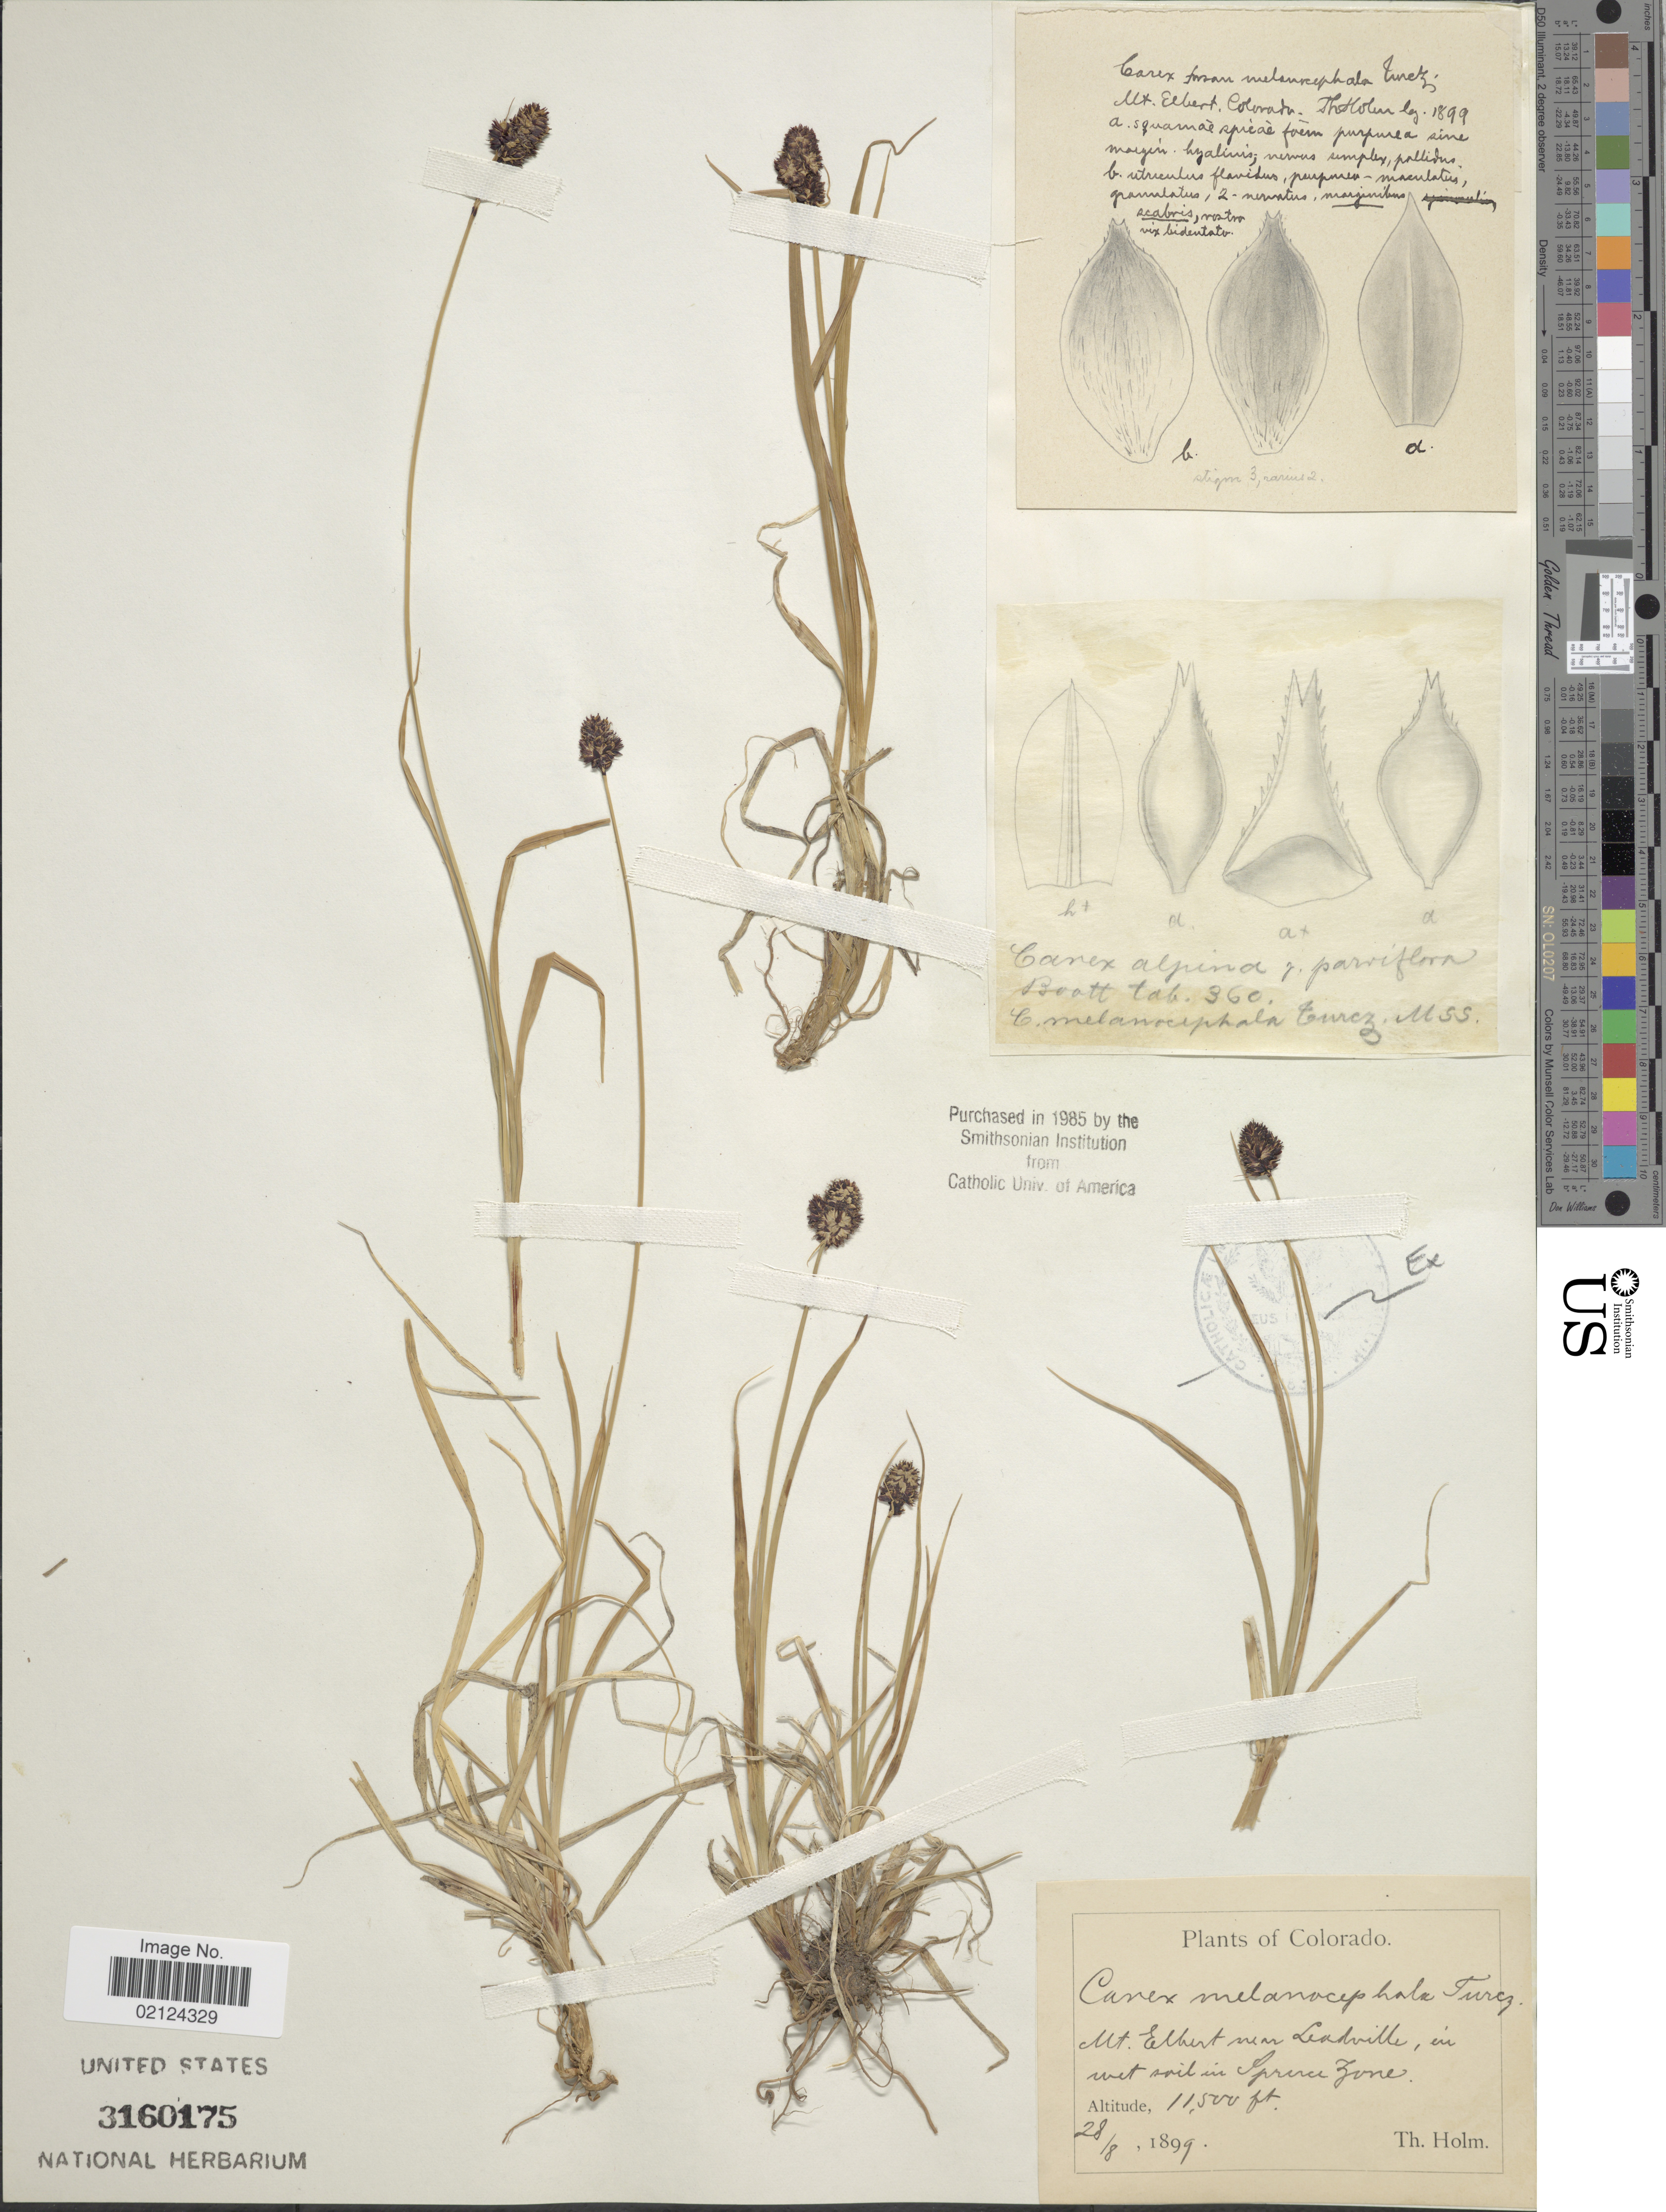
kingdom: Plantae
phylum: Tracheophyta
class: Liliopsida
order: Poales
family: Cyperaceae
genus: Carex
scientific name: Carex melanocephala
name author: Turcz.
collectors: T. Holm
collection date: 1899-08-28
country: United States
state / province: Colorado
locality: Mt. Elbert near Leadville, Spruce Zone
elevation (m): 3505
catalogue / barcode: US 3160175